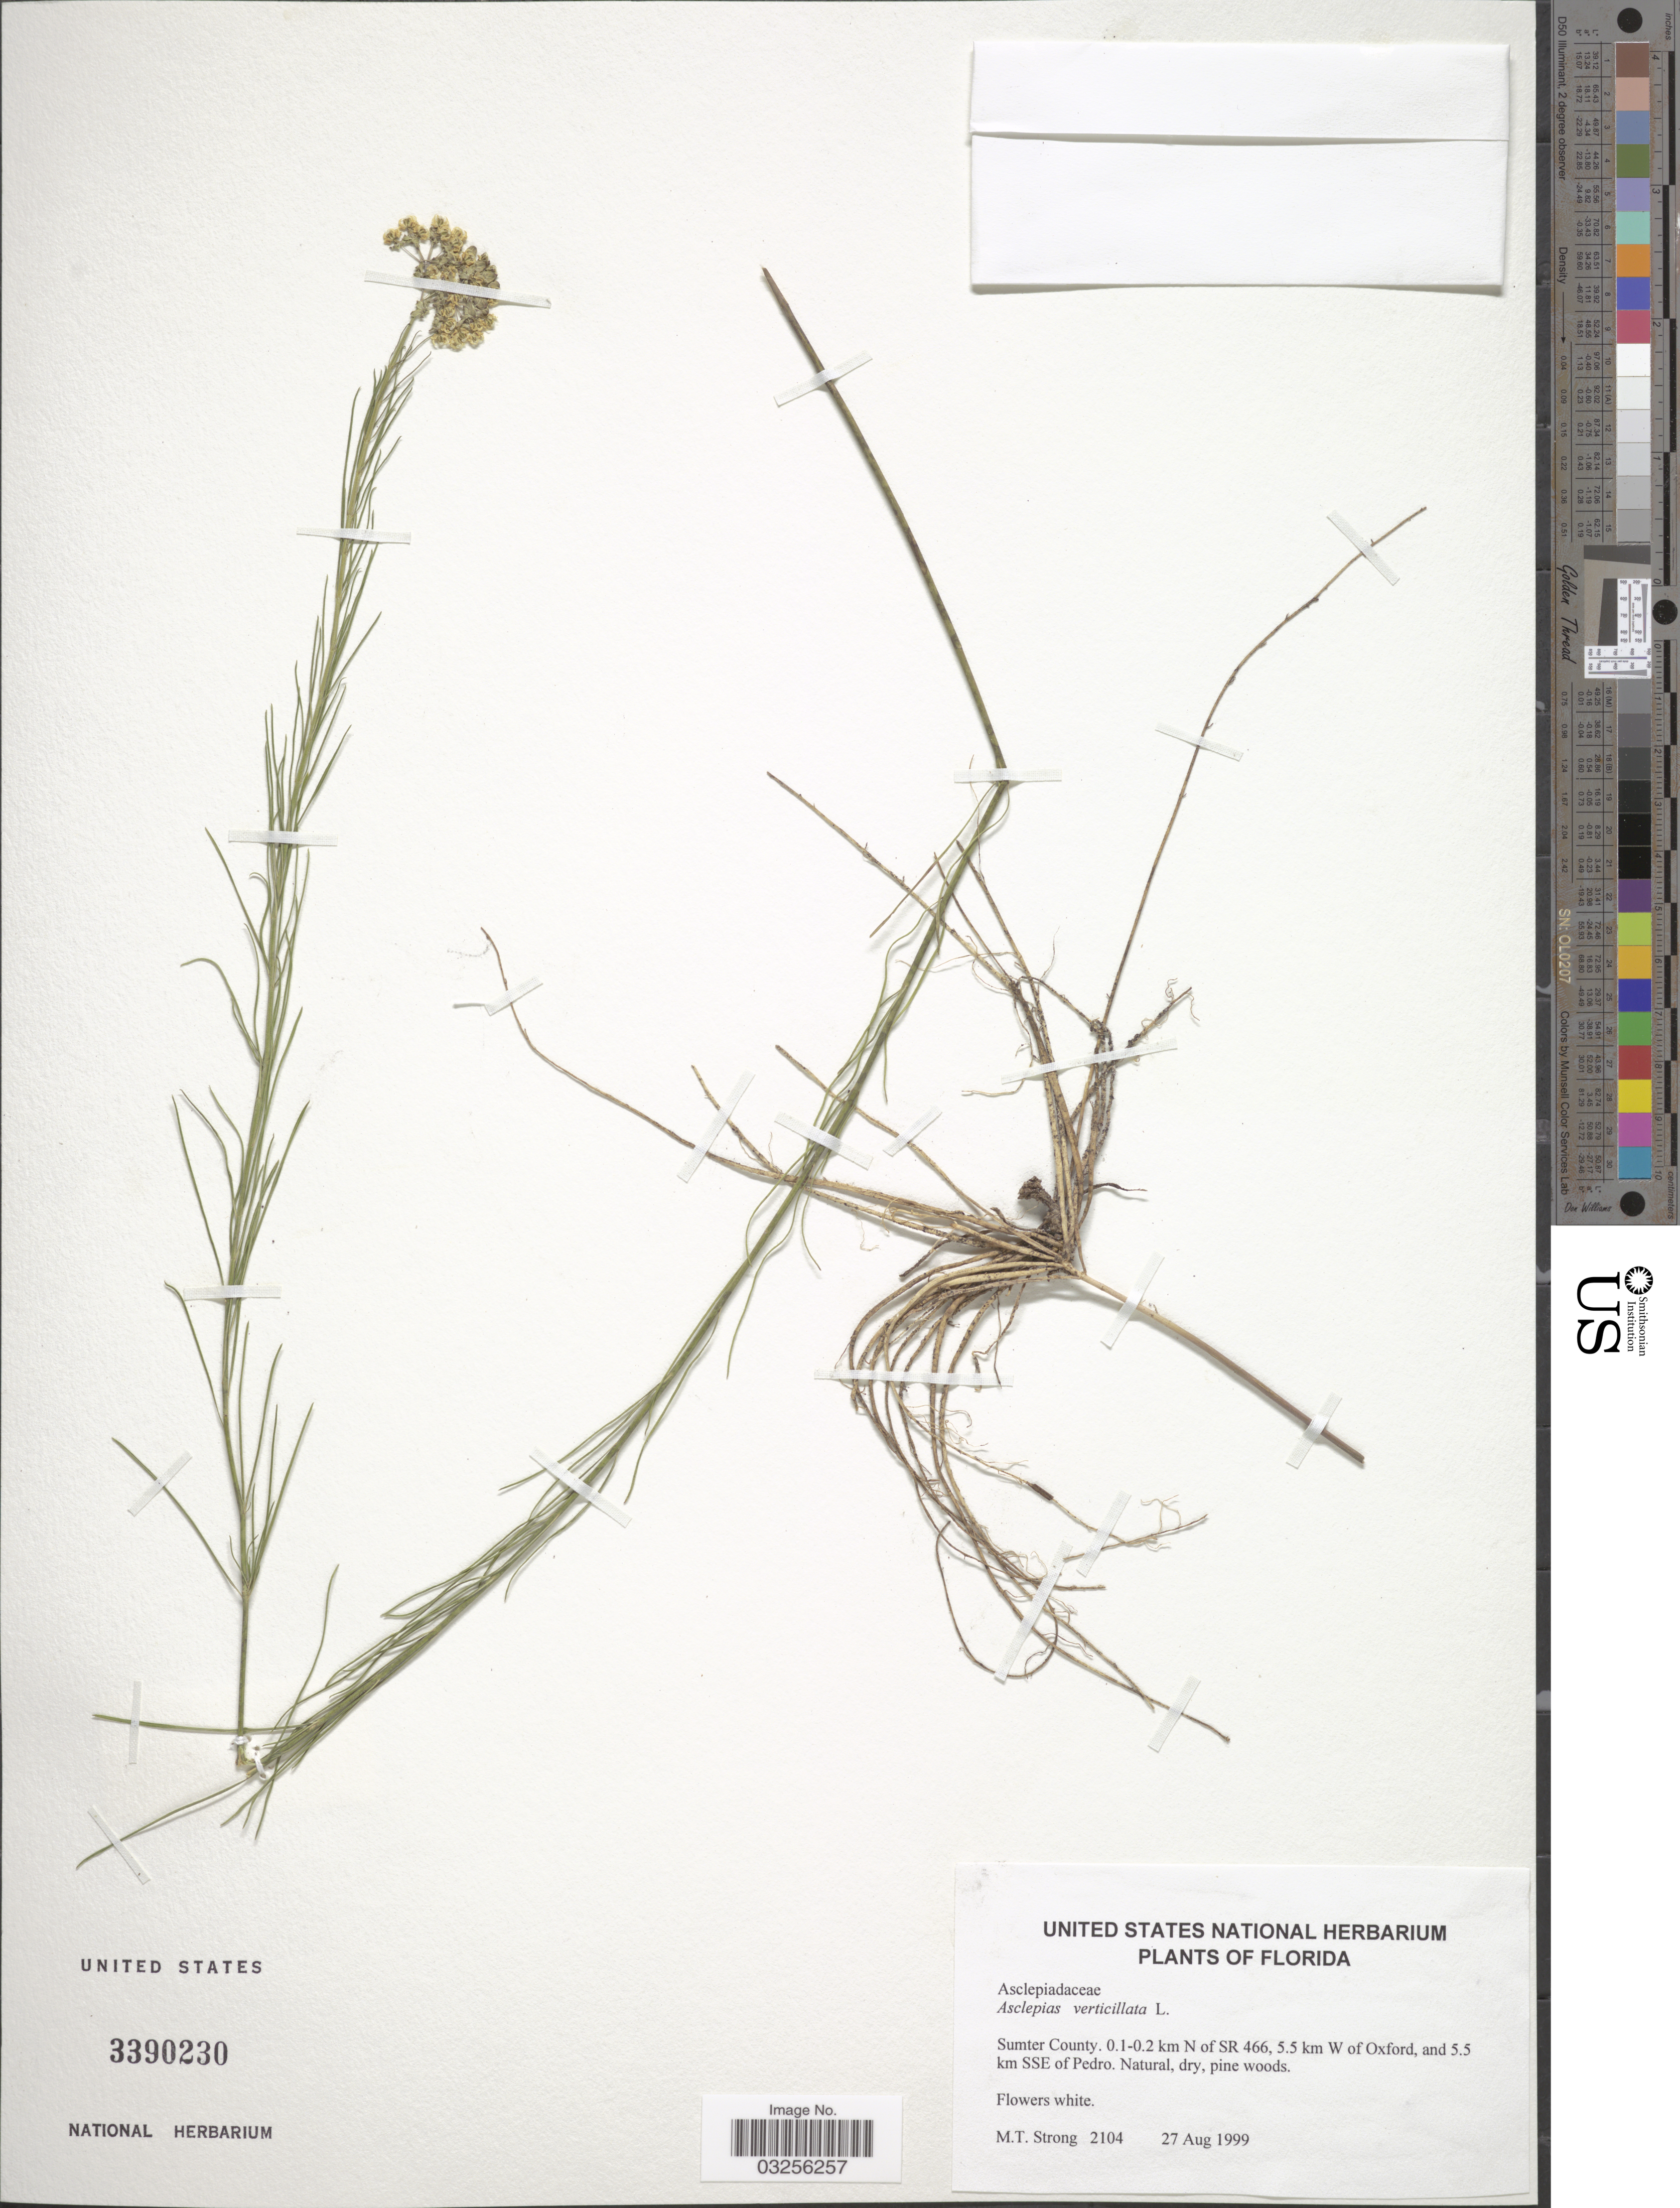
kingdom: Plantae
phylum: Tracheophyta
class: Magnoliopsida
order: Gentianales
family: Apocynaceae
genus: Asclepias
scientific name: Asclepias verticillata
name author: L.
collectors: M. T. Strong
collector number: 2104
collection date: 1999-08-27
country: United States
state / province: Florida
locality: Sumter County: 0.1-0.2 km N of SR 466, 5.5 km W of Oxford, and 5.5 km SSE of Pedro.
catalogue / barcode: US 3390230